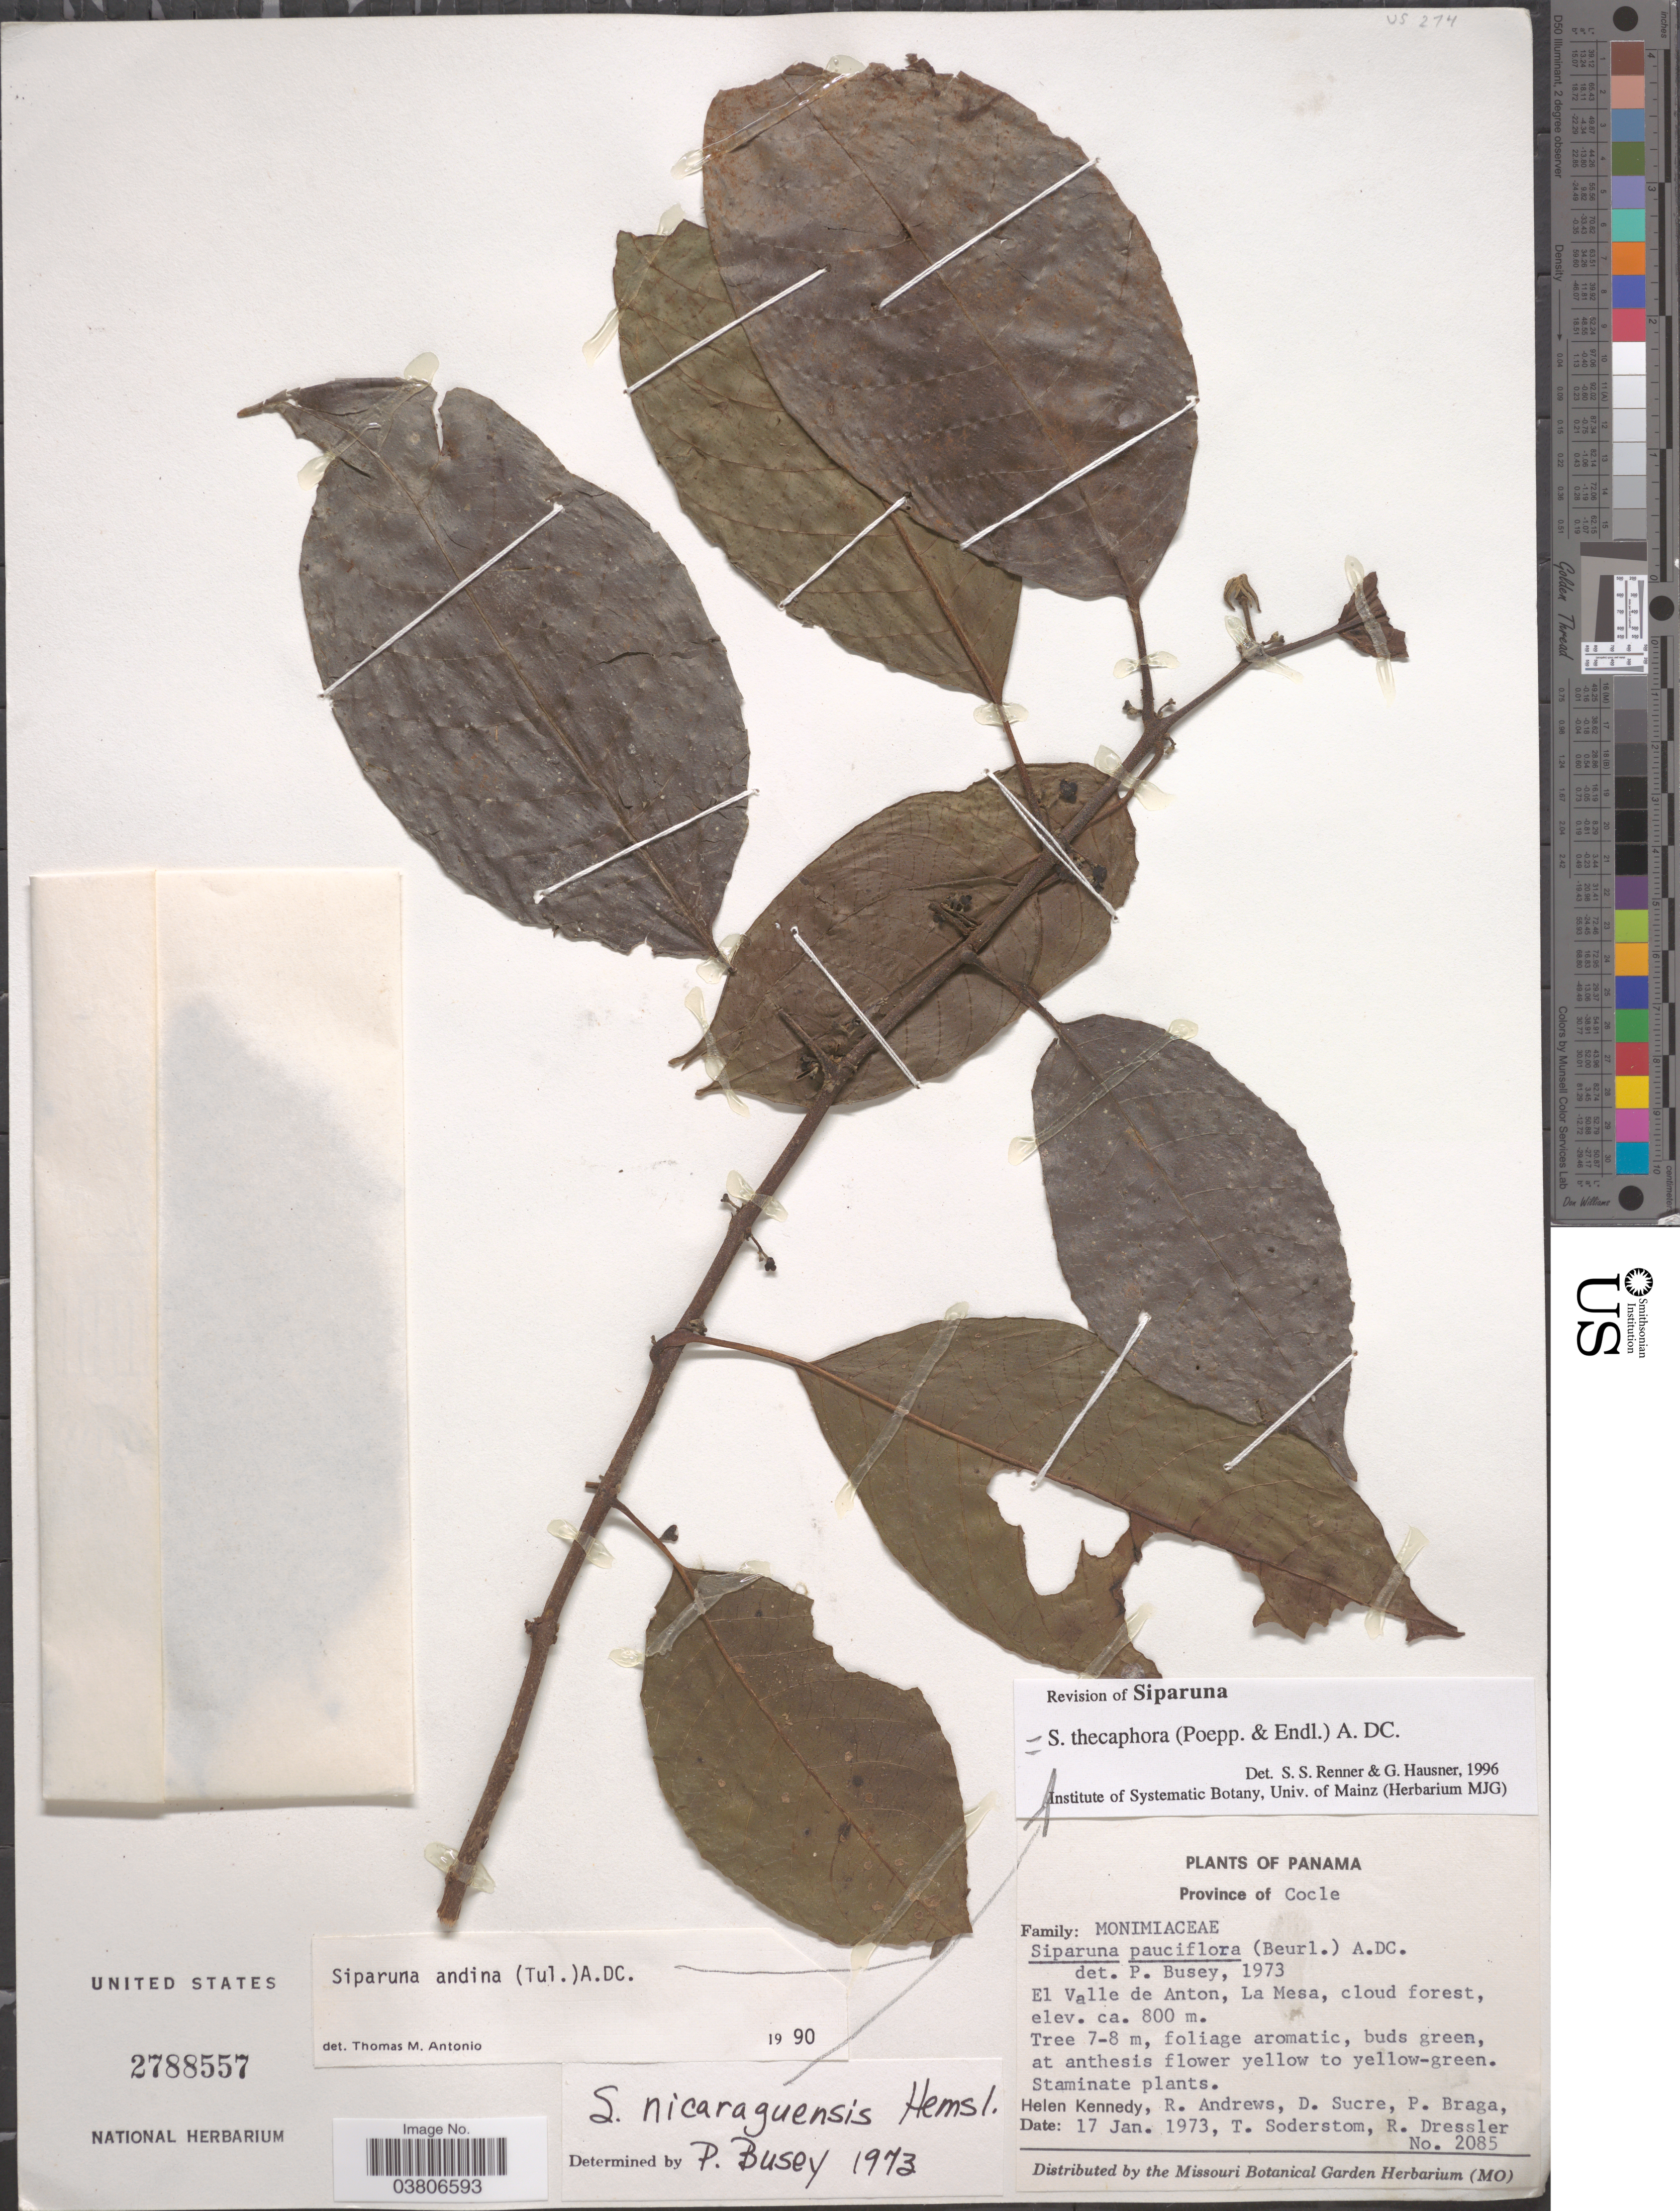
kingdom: Plantae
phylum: Tracheophyta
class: Magnoliopsida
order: Laurales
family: Siparunaceae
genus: Siparuna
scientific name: Siparuna thecaphora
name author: (Poepp. & Endl.) A. DC.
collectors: H. Kennedy, R. Andrews, D. Sucre, P. I. S. Braga & et al.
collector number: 2085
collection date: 1973-01-17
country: Panama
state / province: Cocle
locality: El Valle de Anton, La Mesa, cloud forest.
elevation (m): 800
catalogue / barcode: US 2788557